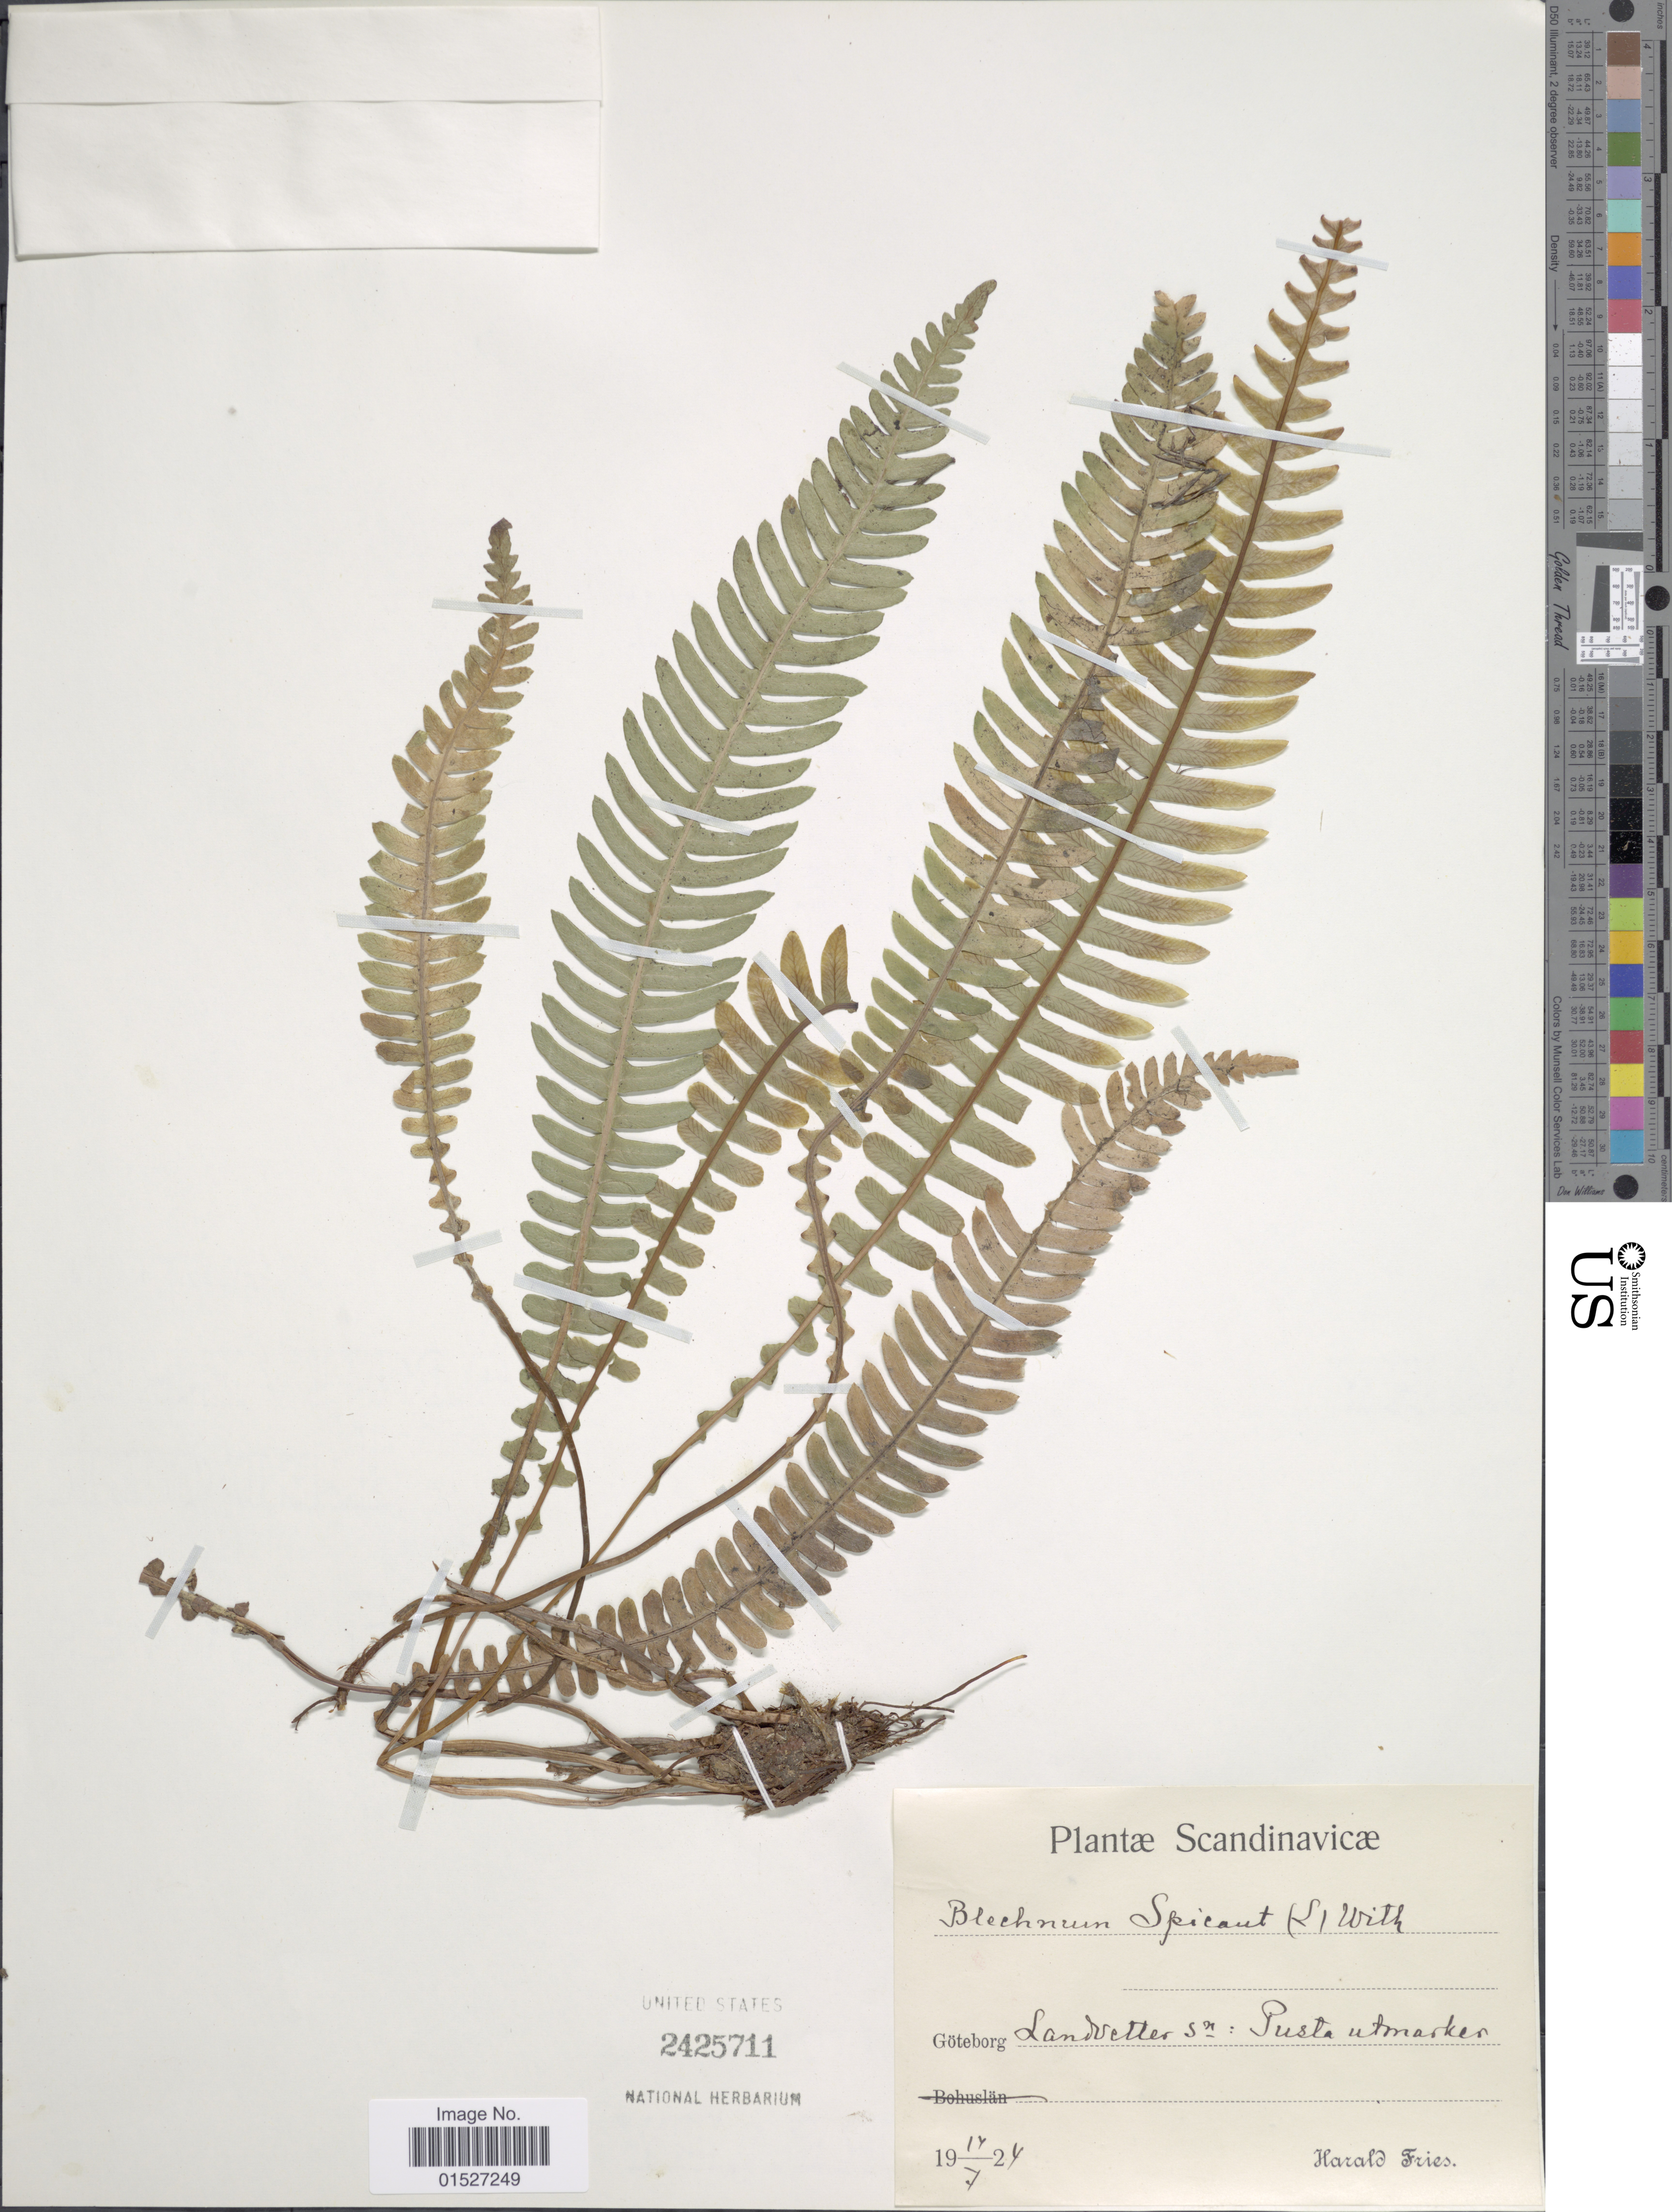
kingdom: Plantae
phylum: Tracheophyta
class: Polypodiopsida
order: Polypodiales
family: Blechnaceae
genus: Blechnum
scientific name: Blechnum spicant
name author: (L.) Sm.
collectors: H. Fries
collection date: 1924-07-17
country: Sweden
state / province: Västra Götaland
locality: Landvetter sn,[Landvetter socken], Pusta utmarker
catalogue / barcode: US 2425711